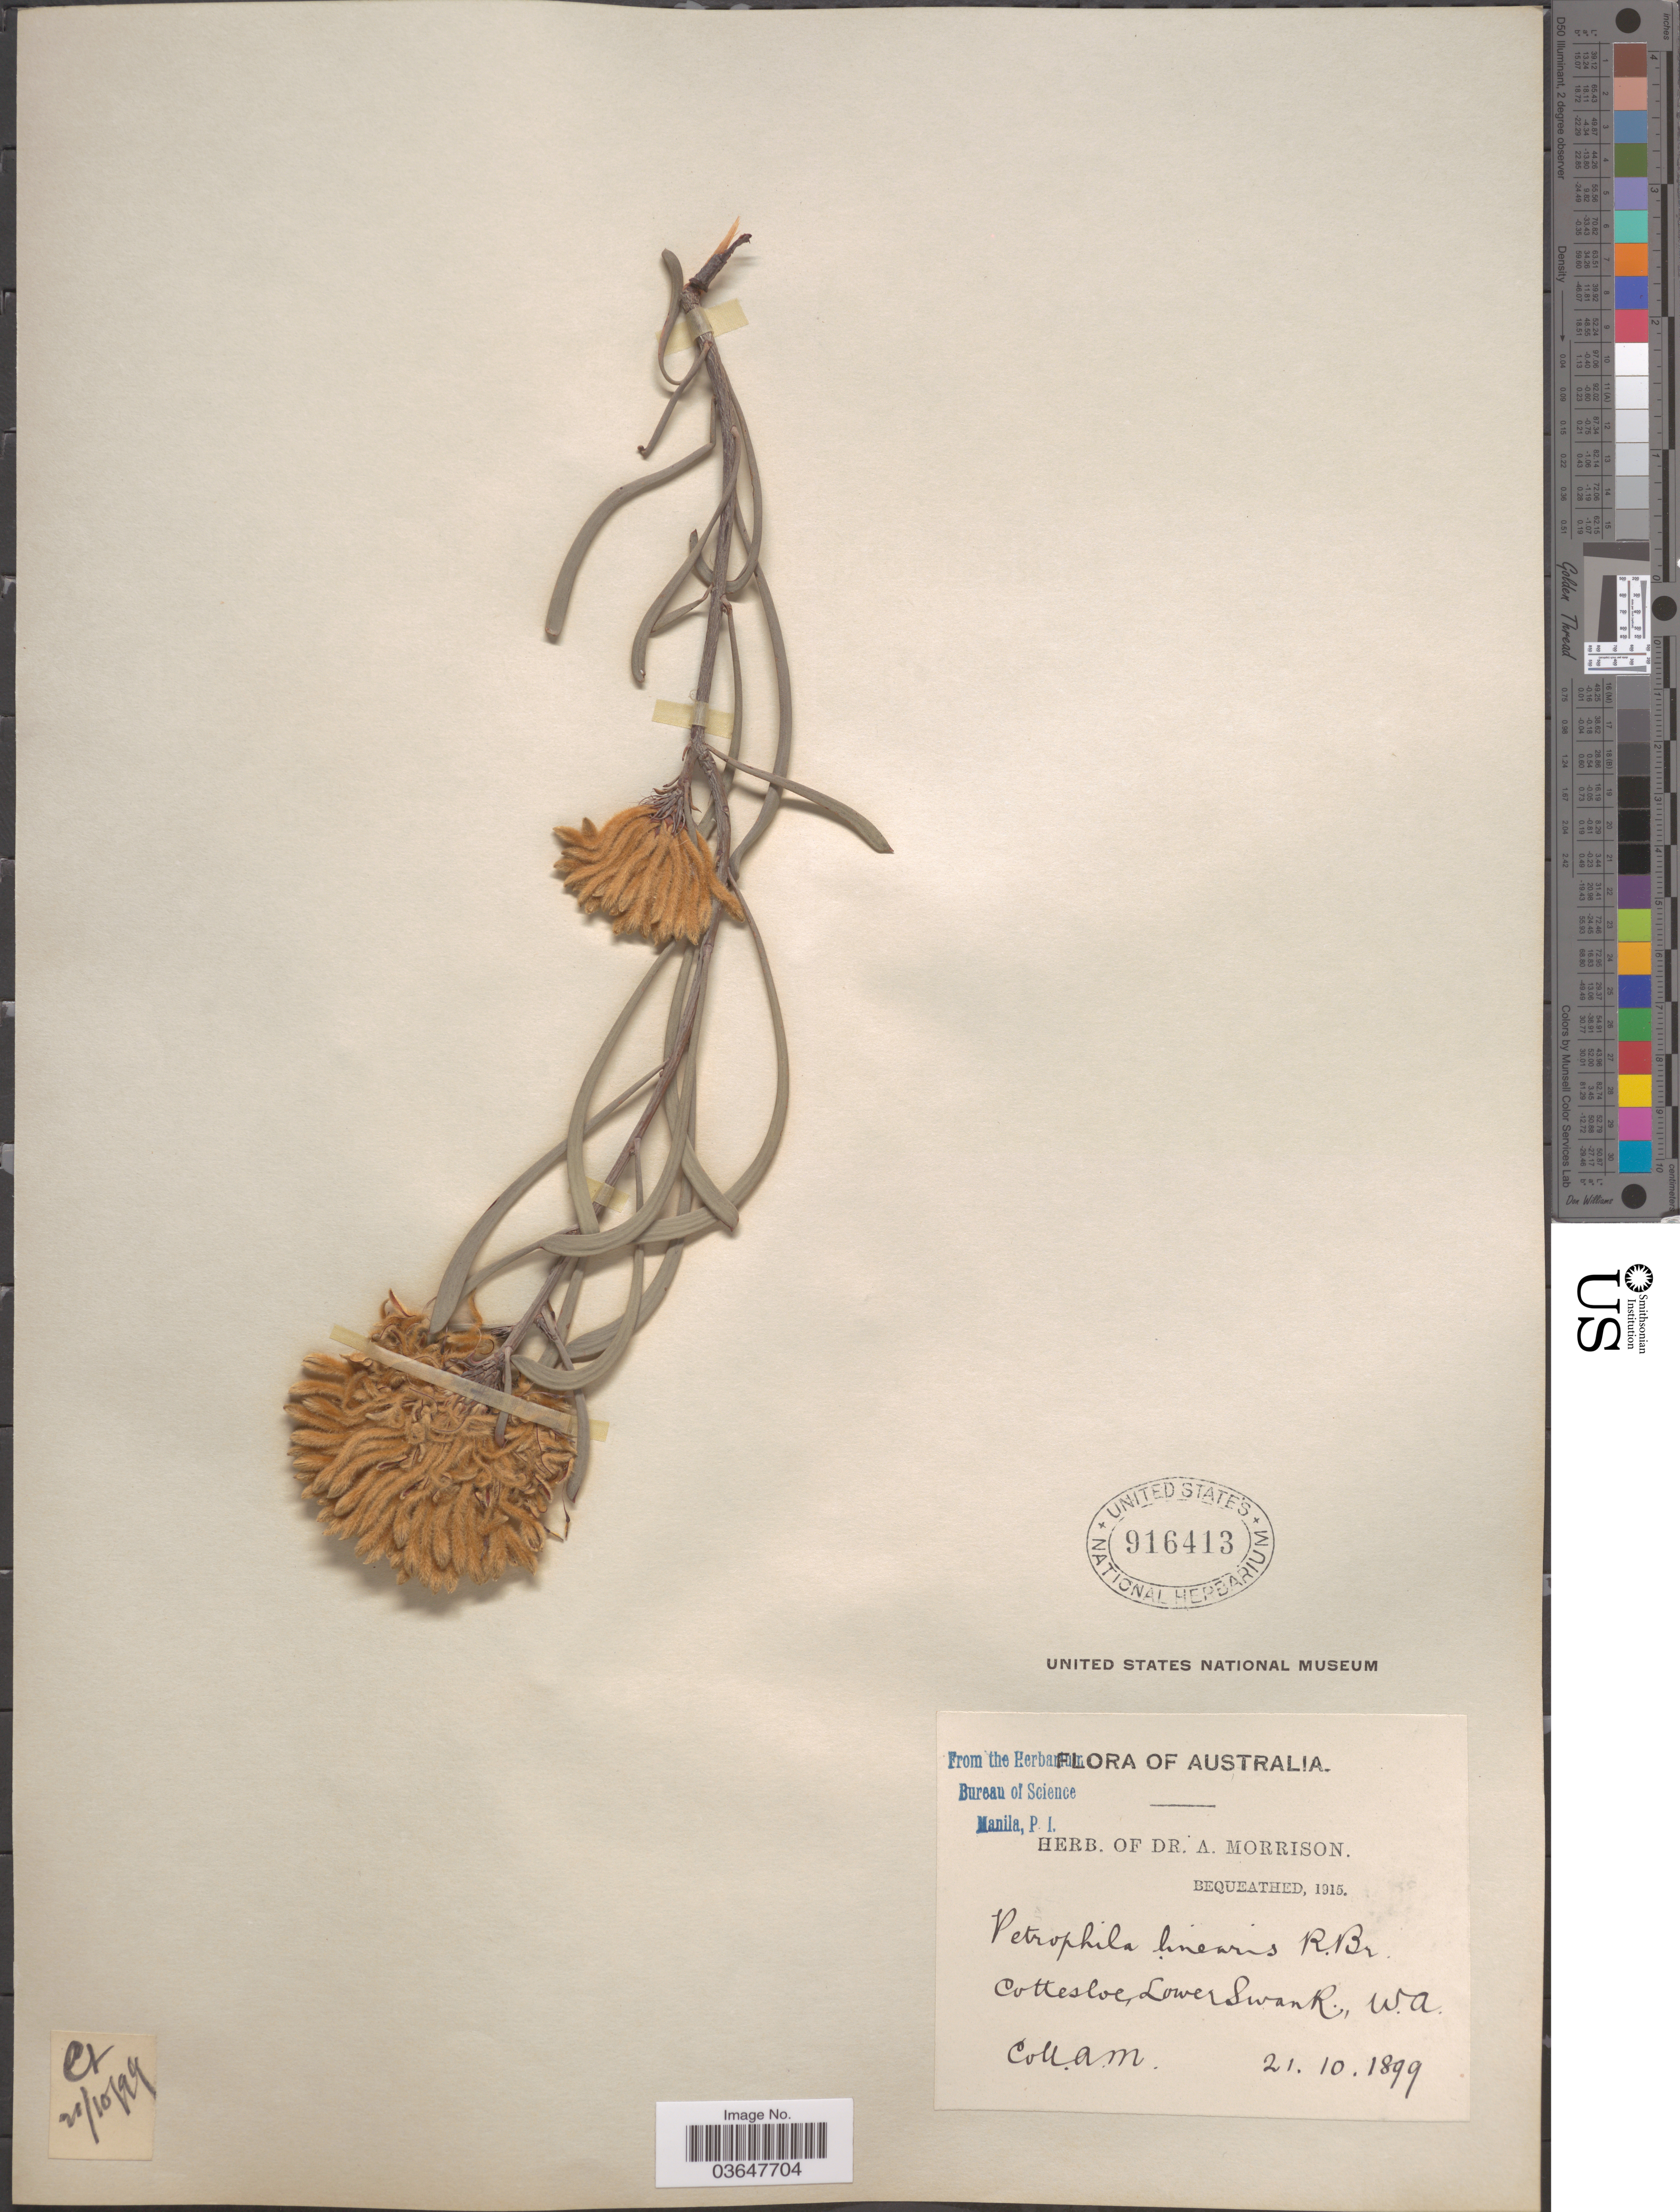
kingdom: Plantae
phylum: Tracheophyta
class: Magnoliopsida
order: Proteales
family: Proteaceae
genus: Petrophile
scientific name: Petrophile linearis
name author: R. Br.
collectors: A. Morrison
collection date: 1899-10-21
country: Australia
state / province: Western Australia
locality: Cottesloe, Lower Swan R.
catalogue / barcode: US 916413